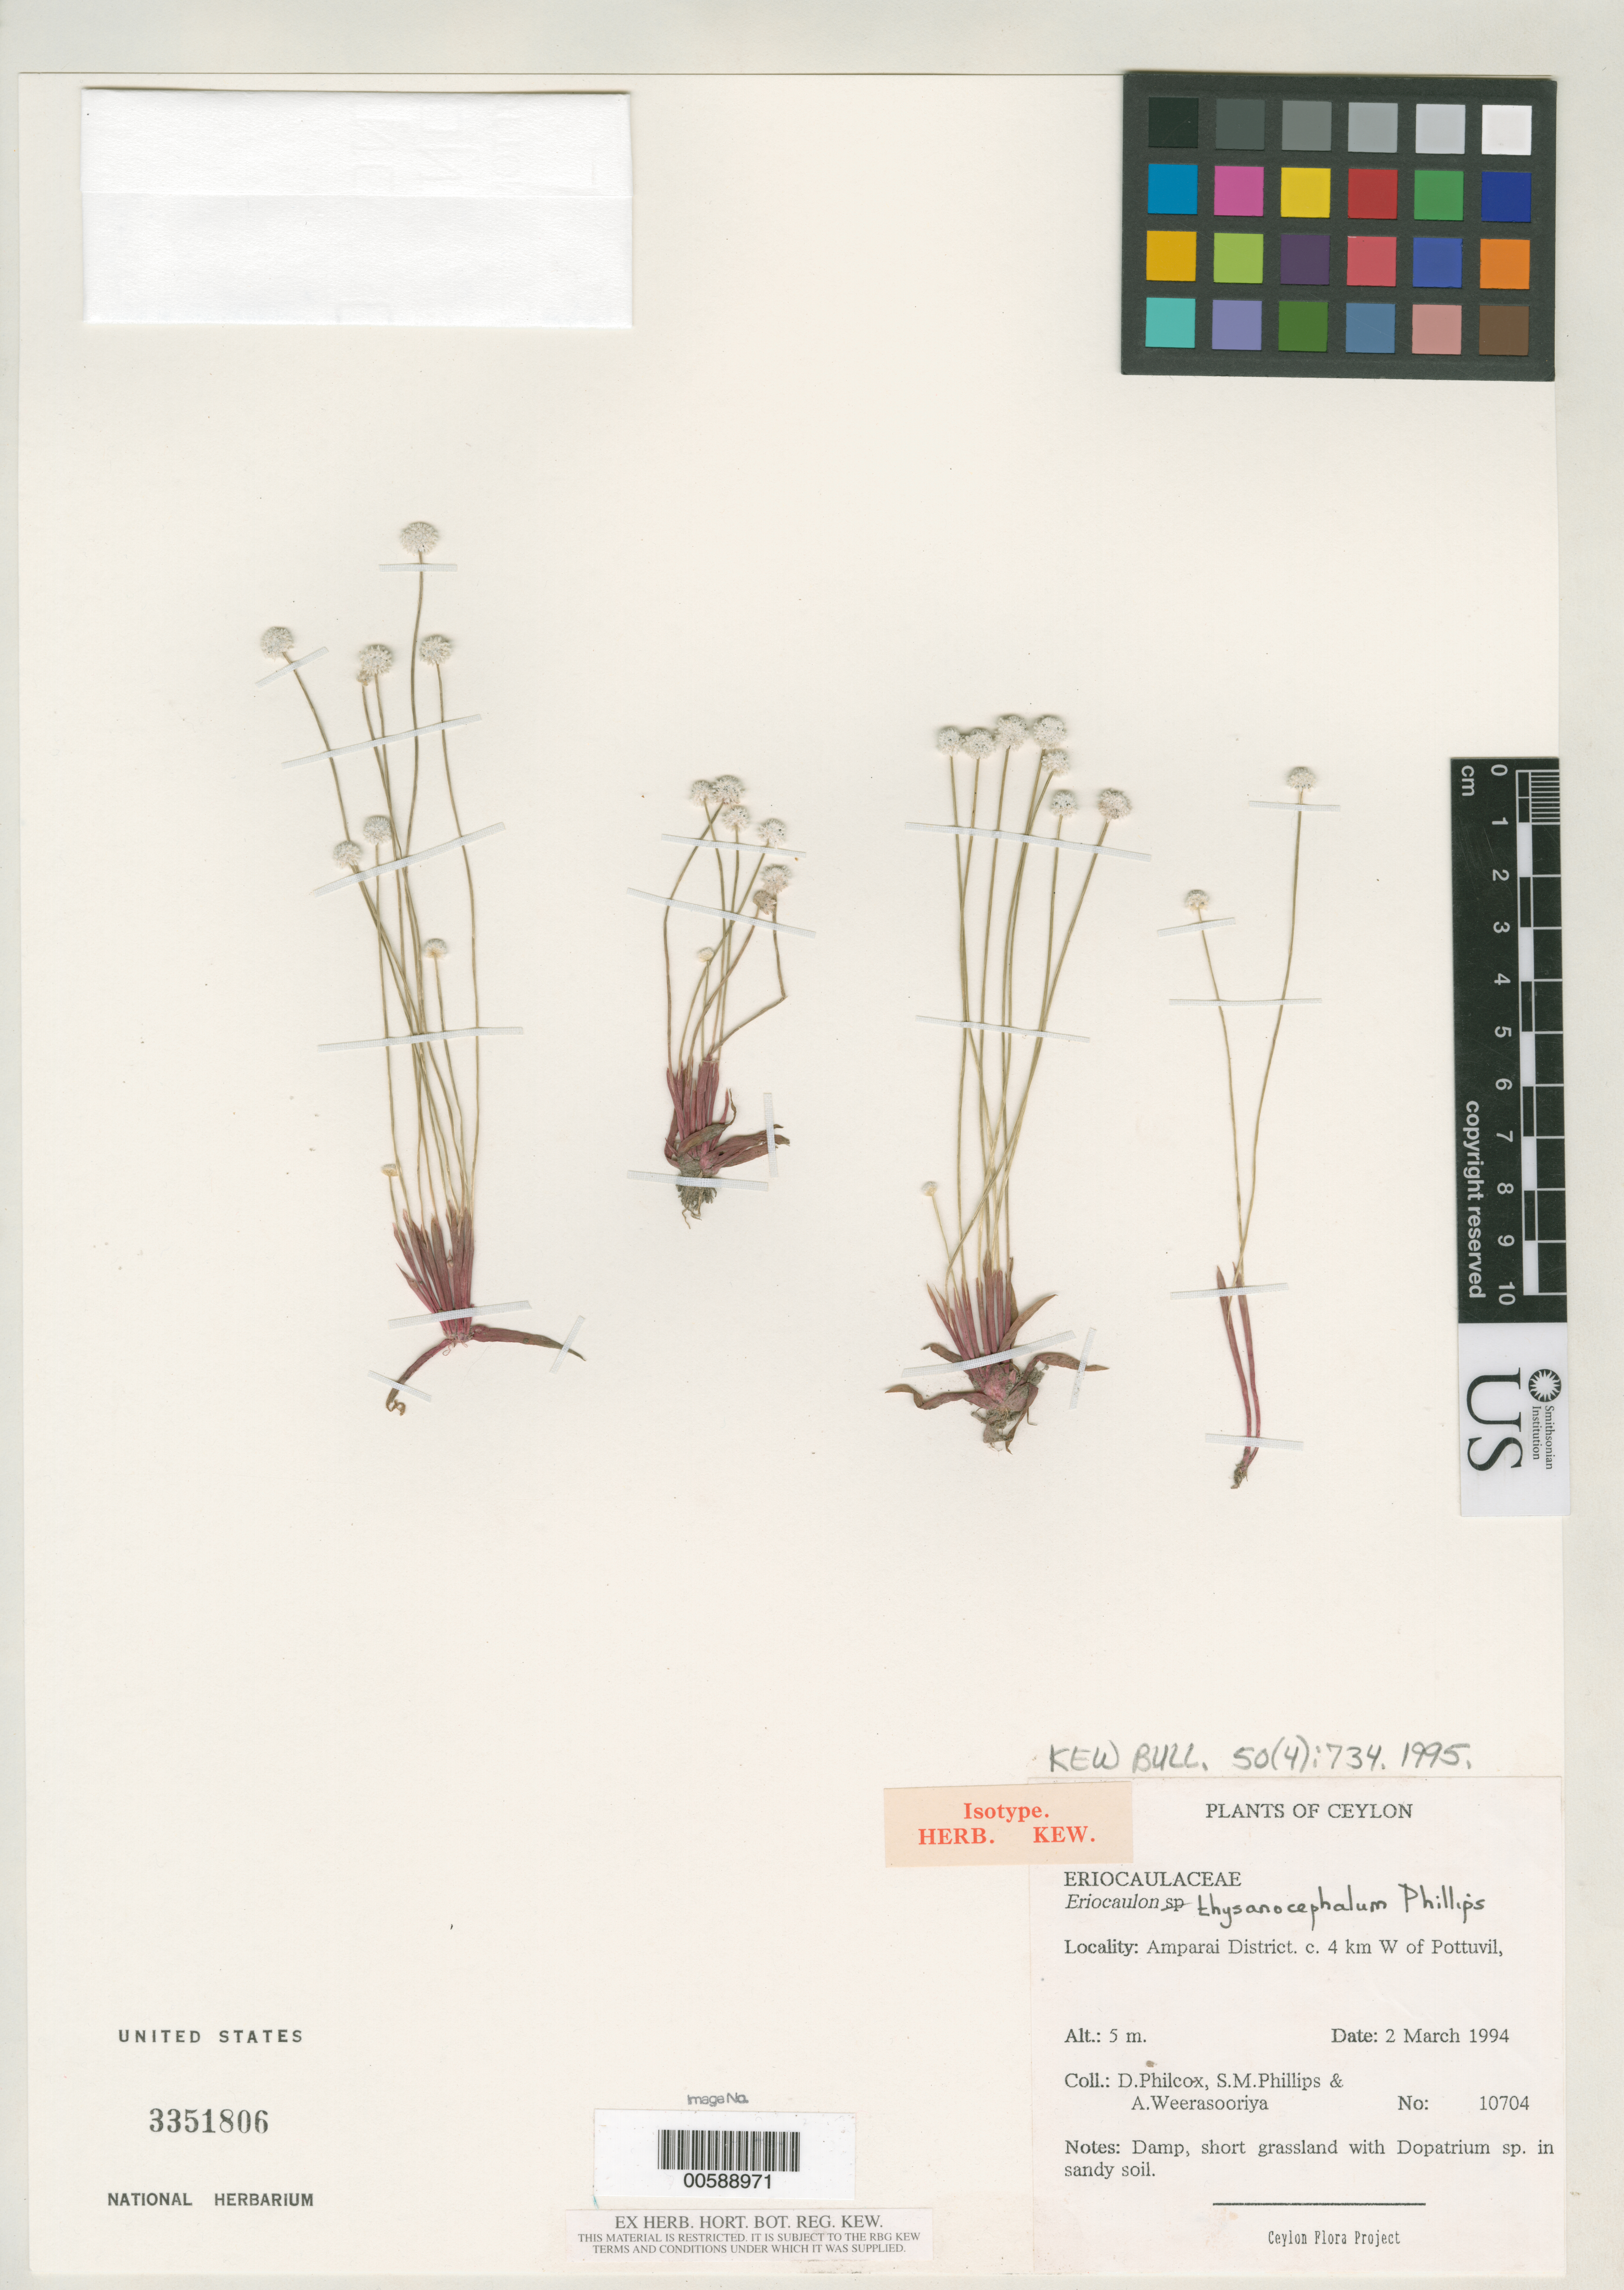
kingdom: Plantae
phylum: Tracheophyta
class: Liliopsida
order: Poales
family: Eriocaulaceae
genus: Eriocaulon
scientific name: Eriocaulon thysanocephalum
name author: S.M. Phillips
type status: Isotype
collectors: D. Philcox, S. M. Phillips & A. Weerasooriya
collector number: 10704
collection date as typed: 02 Mar 1994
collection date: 1994-03-02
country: Sri Lanka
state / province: Eastern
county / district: Ampara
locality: Ca. 4 km W of Pottuvil.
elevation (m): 5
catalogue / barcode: US 3351806